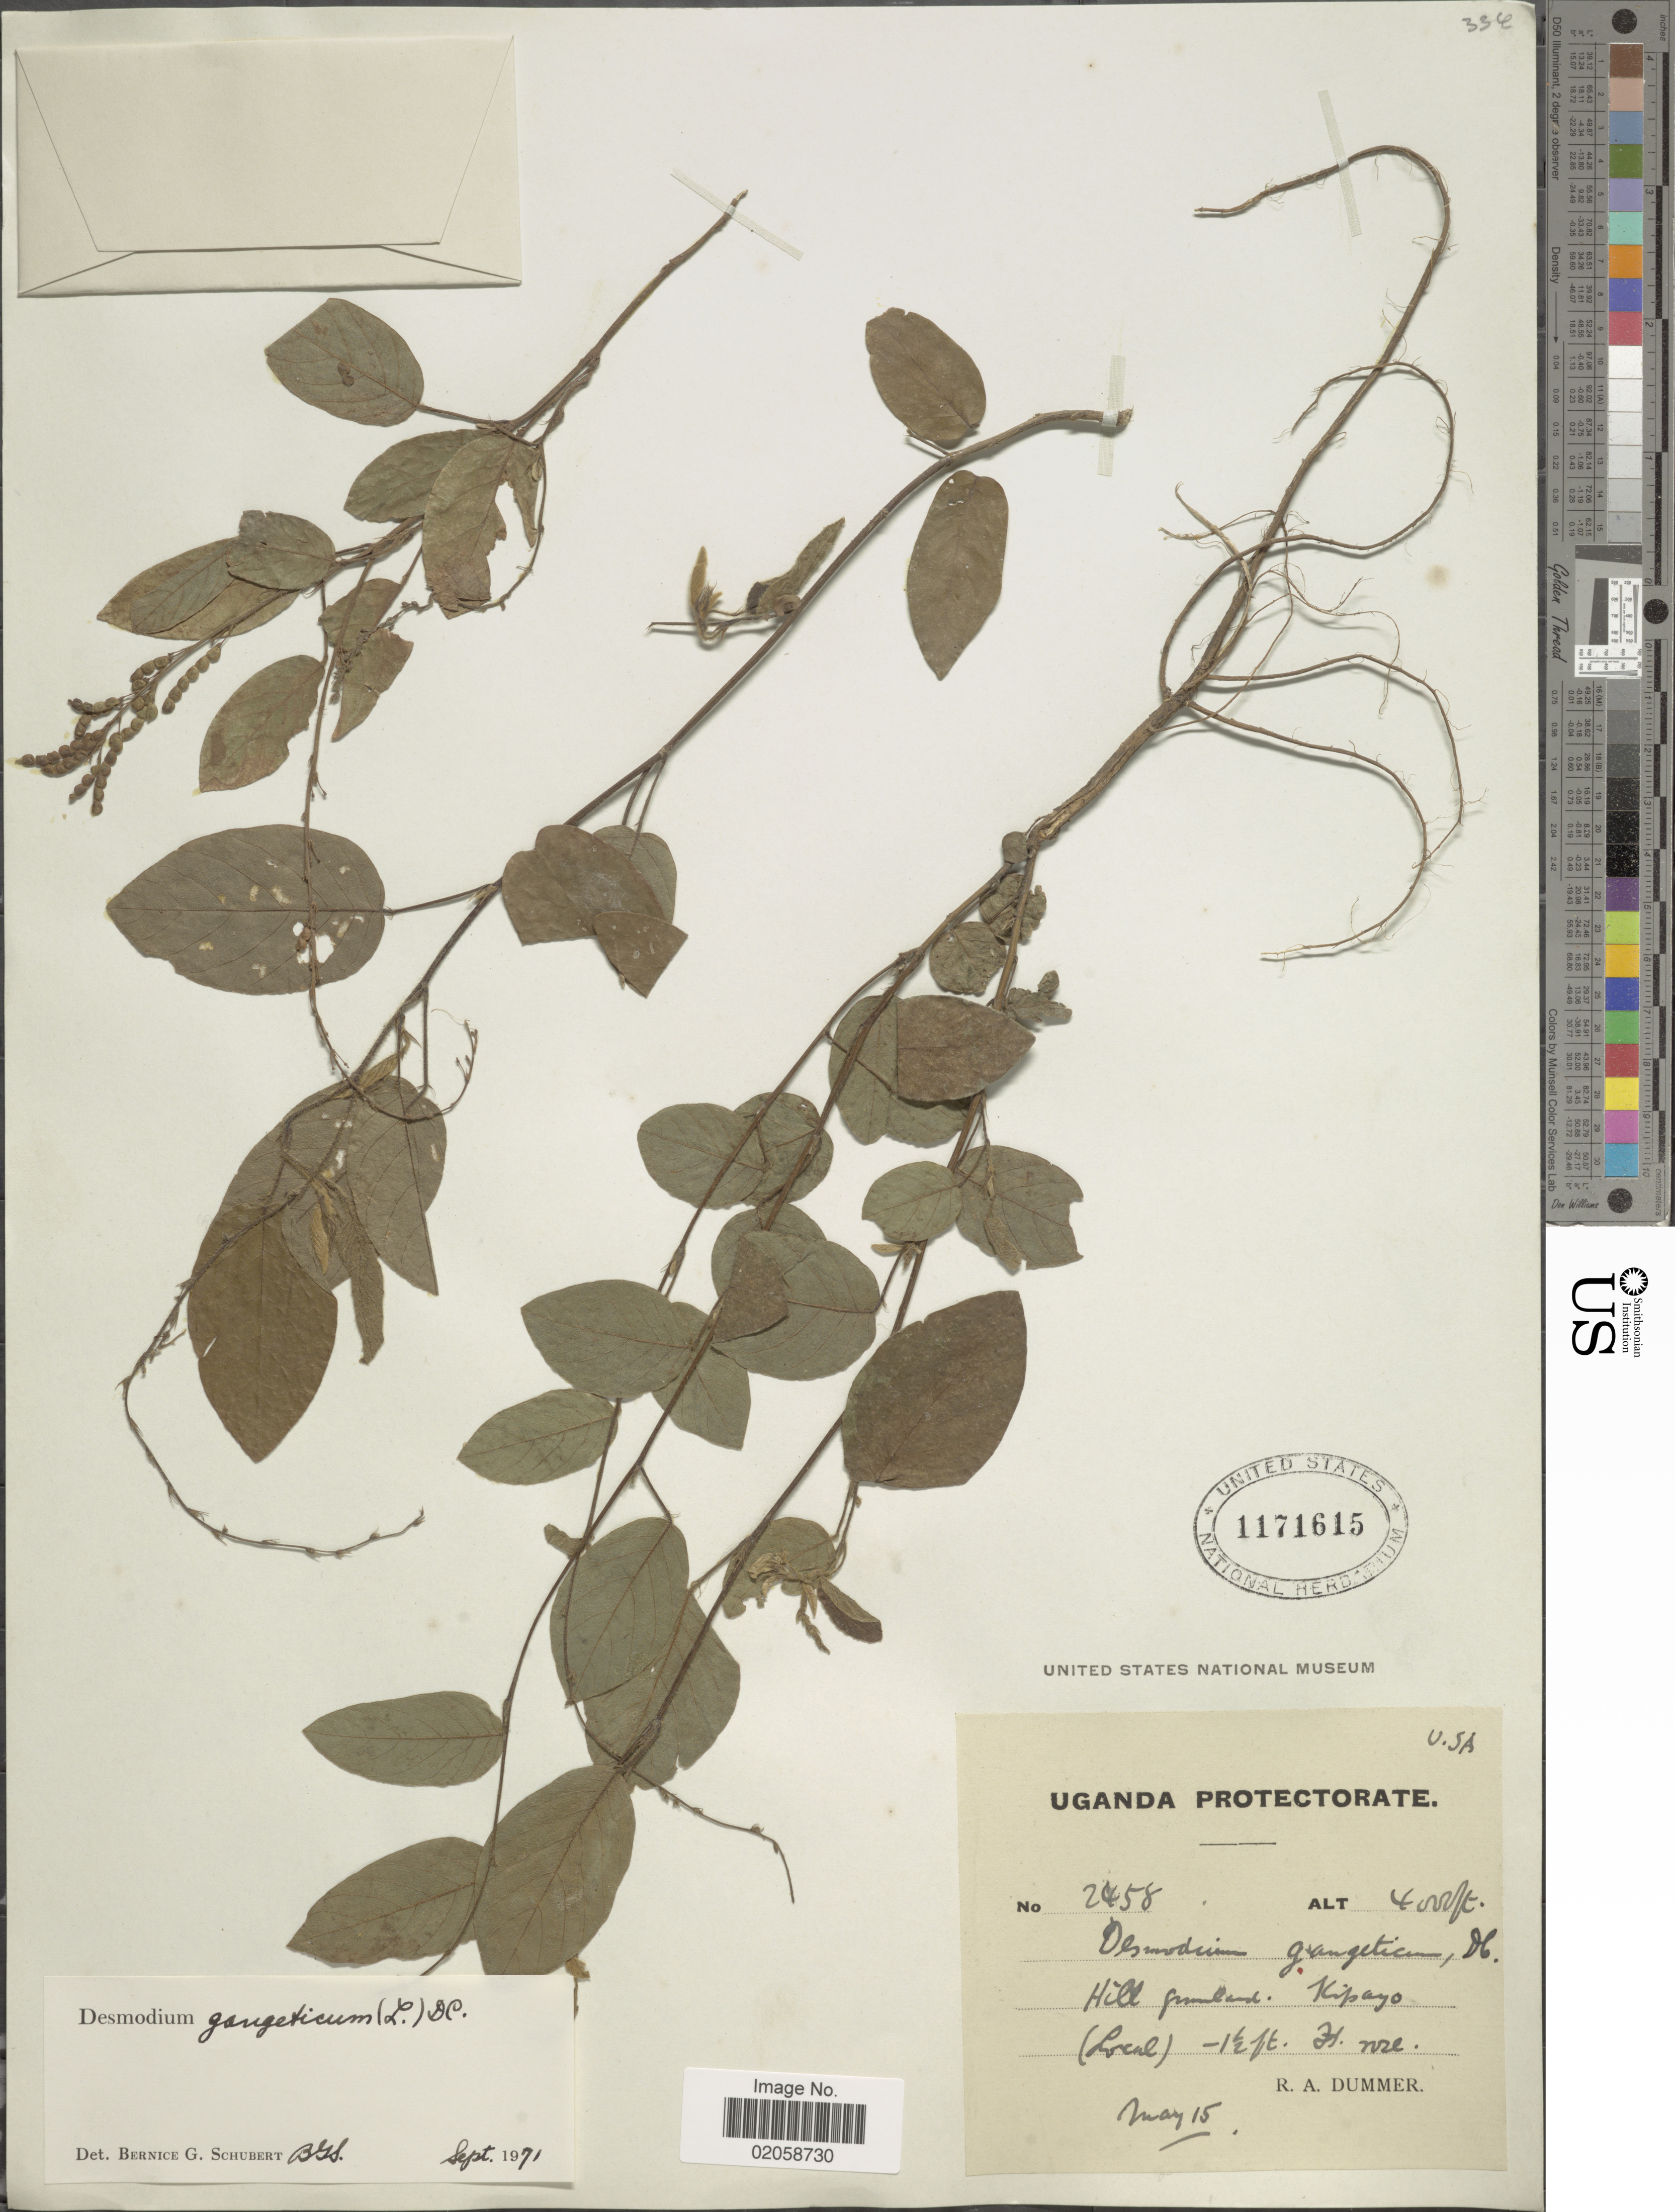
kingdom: Plantae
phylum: Tracheophyta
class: Magnoliopsida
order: Fabales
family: Fabaceae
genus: Pleurolobus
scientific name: Pleurolobus gangeticus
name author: (L.) J. St.-Hil. ex H. Ohashi & K. Ohashi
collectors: R. A. Dümmer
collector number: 2456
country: Uganda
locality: Hill grassland, Kipayo.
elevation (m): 1219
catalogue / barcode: US 1171615